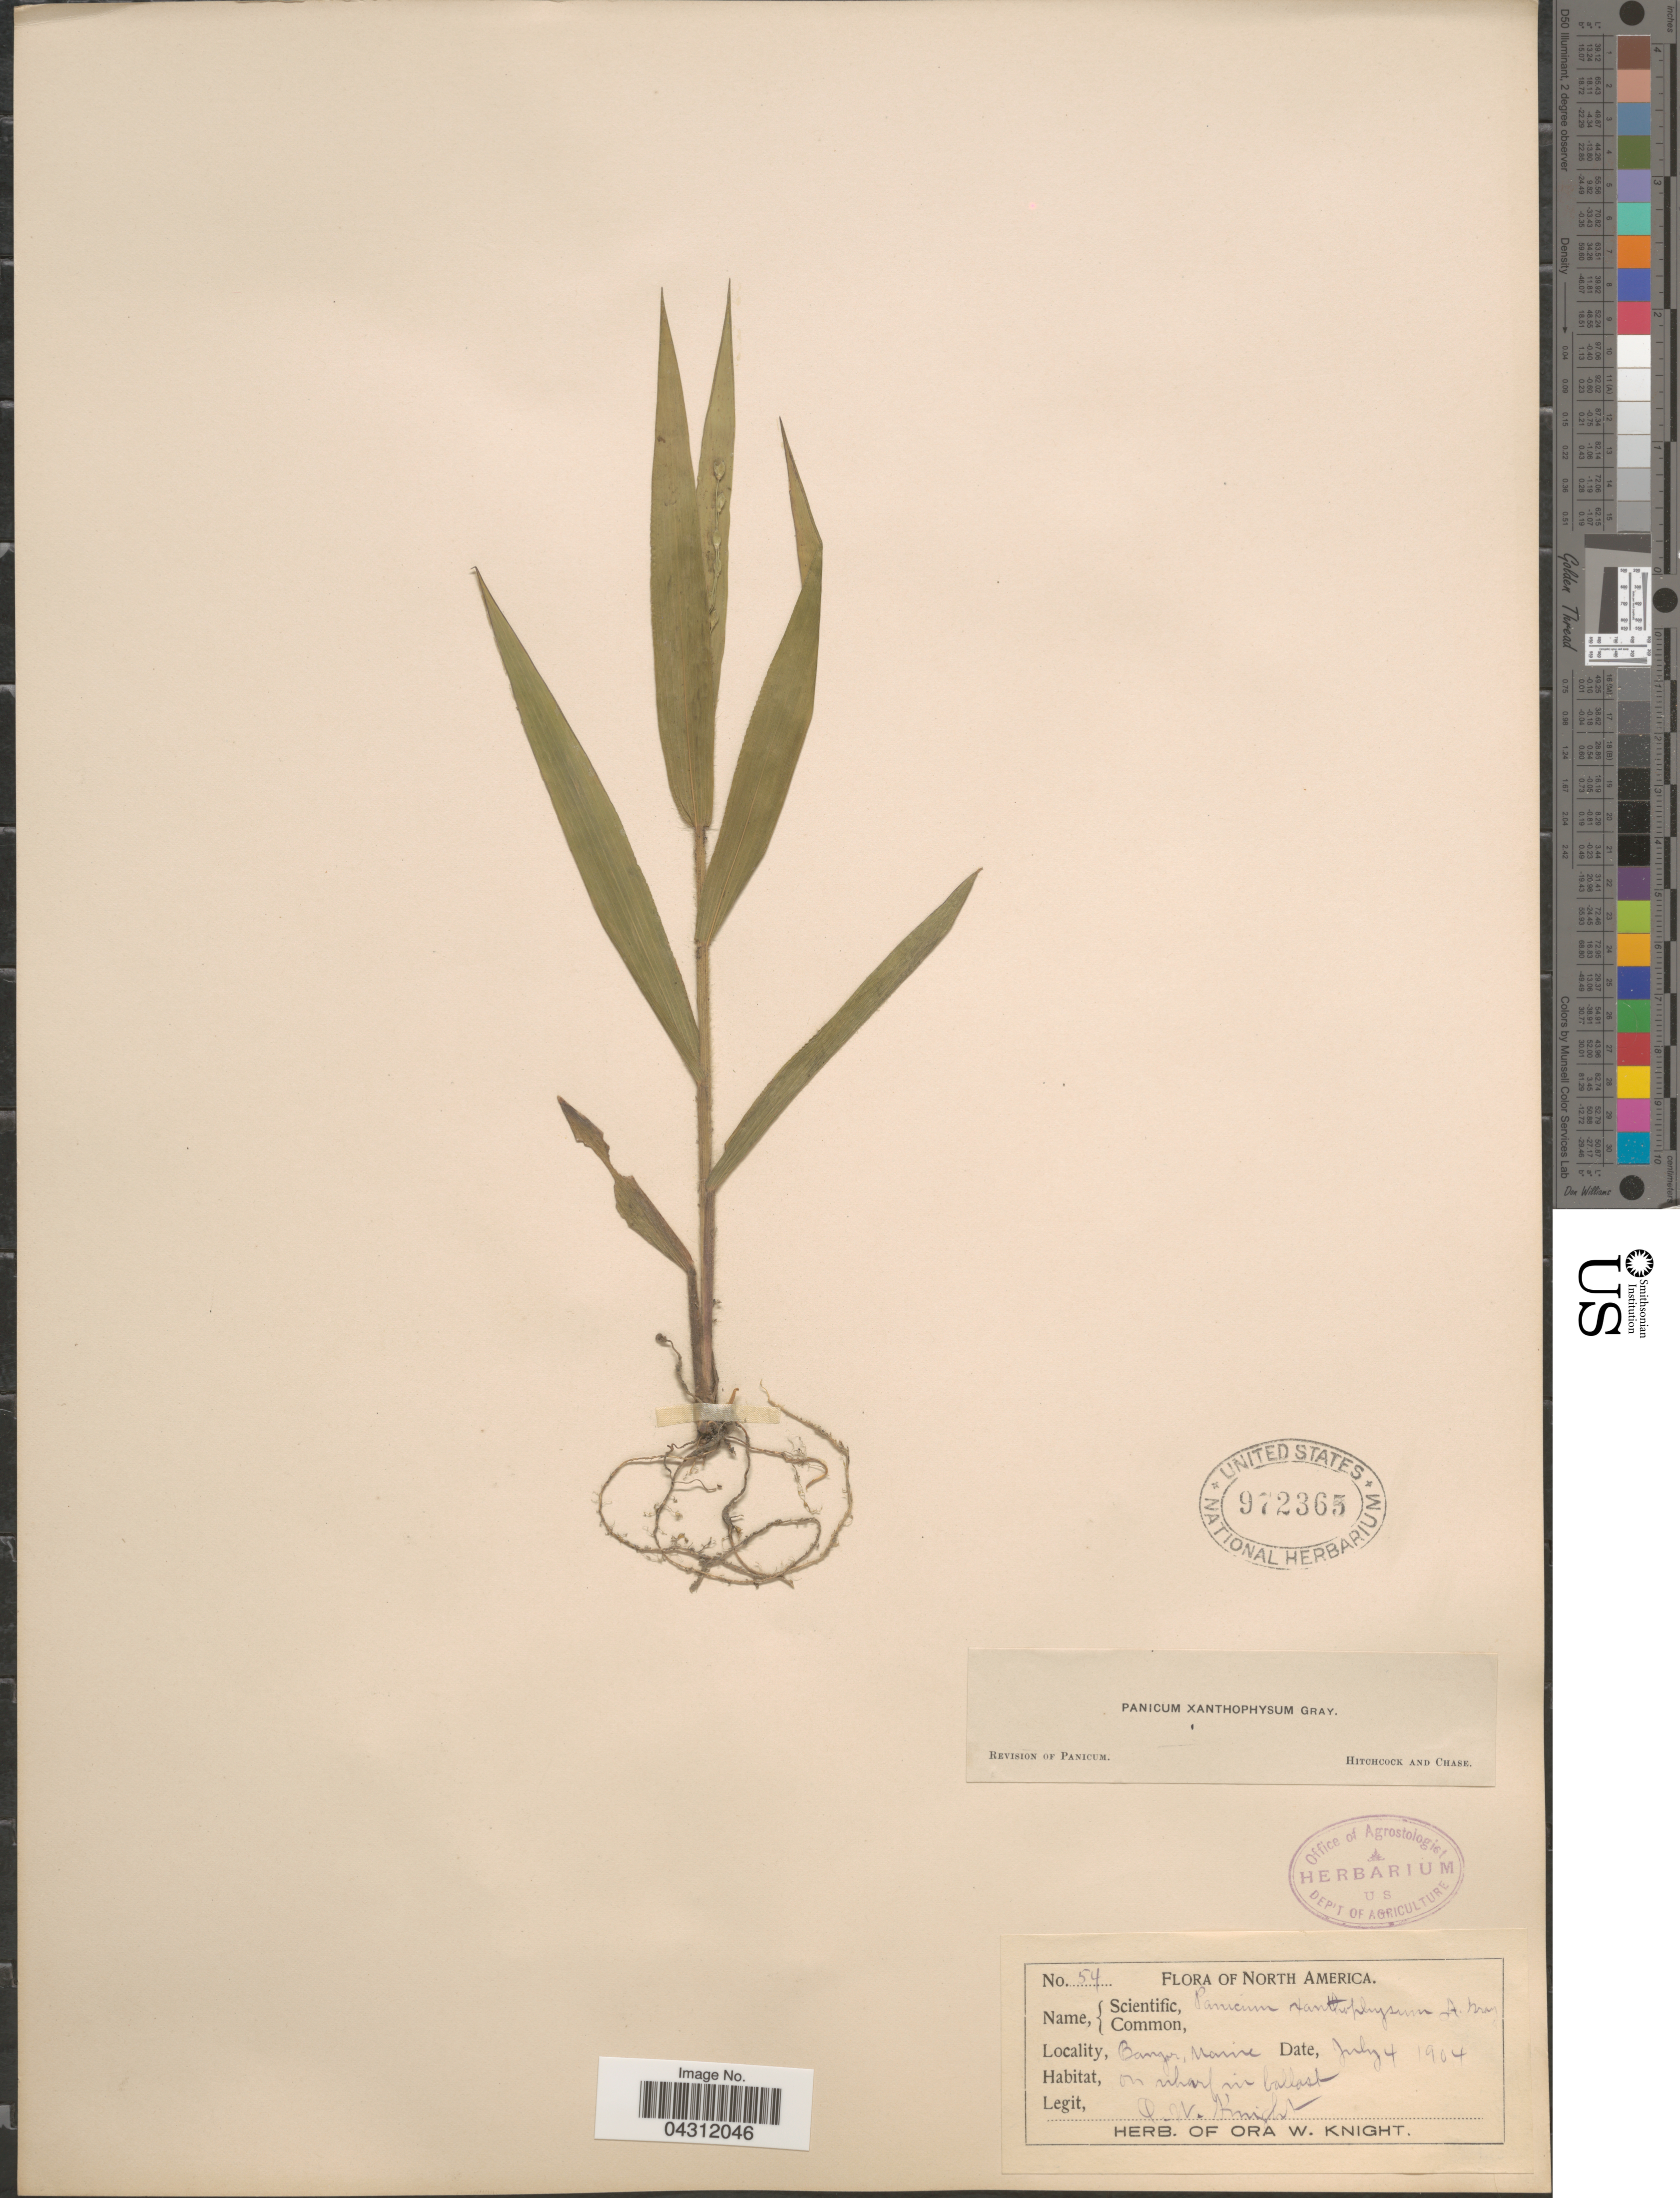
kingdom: Plantae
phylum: Tracheophyta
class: Liliopsida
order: Poales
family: Poaceae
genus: Dichanthelium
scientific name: Dichanthelium xanthophysum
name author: (A. Gray) Freckmann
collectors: O. Knight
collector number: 54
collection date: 1904-07-04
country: United States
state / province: Maine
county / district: Penobscot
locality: Bangor.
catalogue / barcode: US 972365